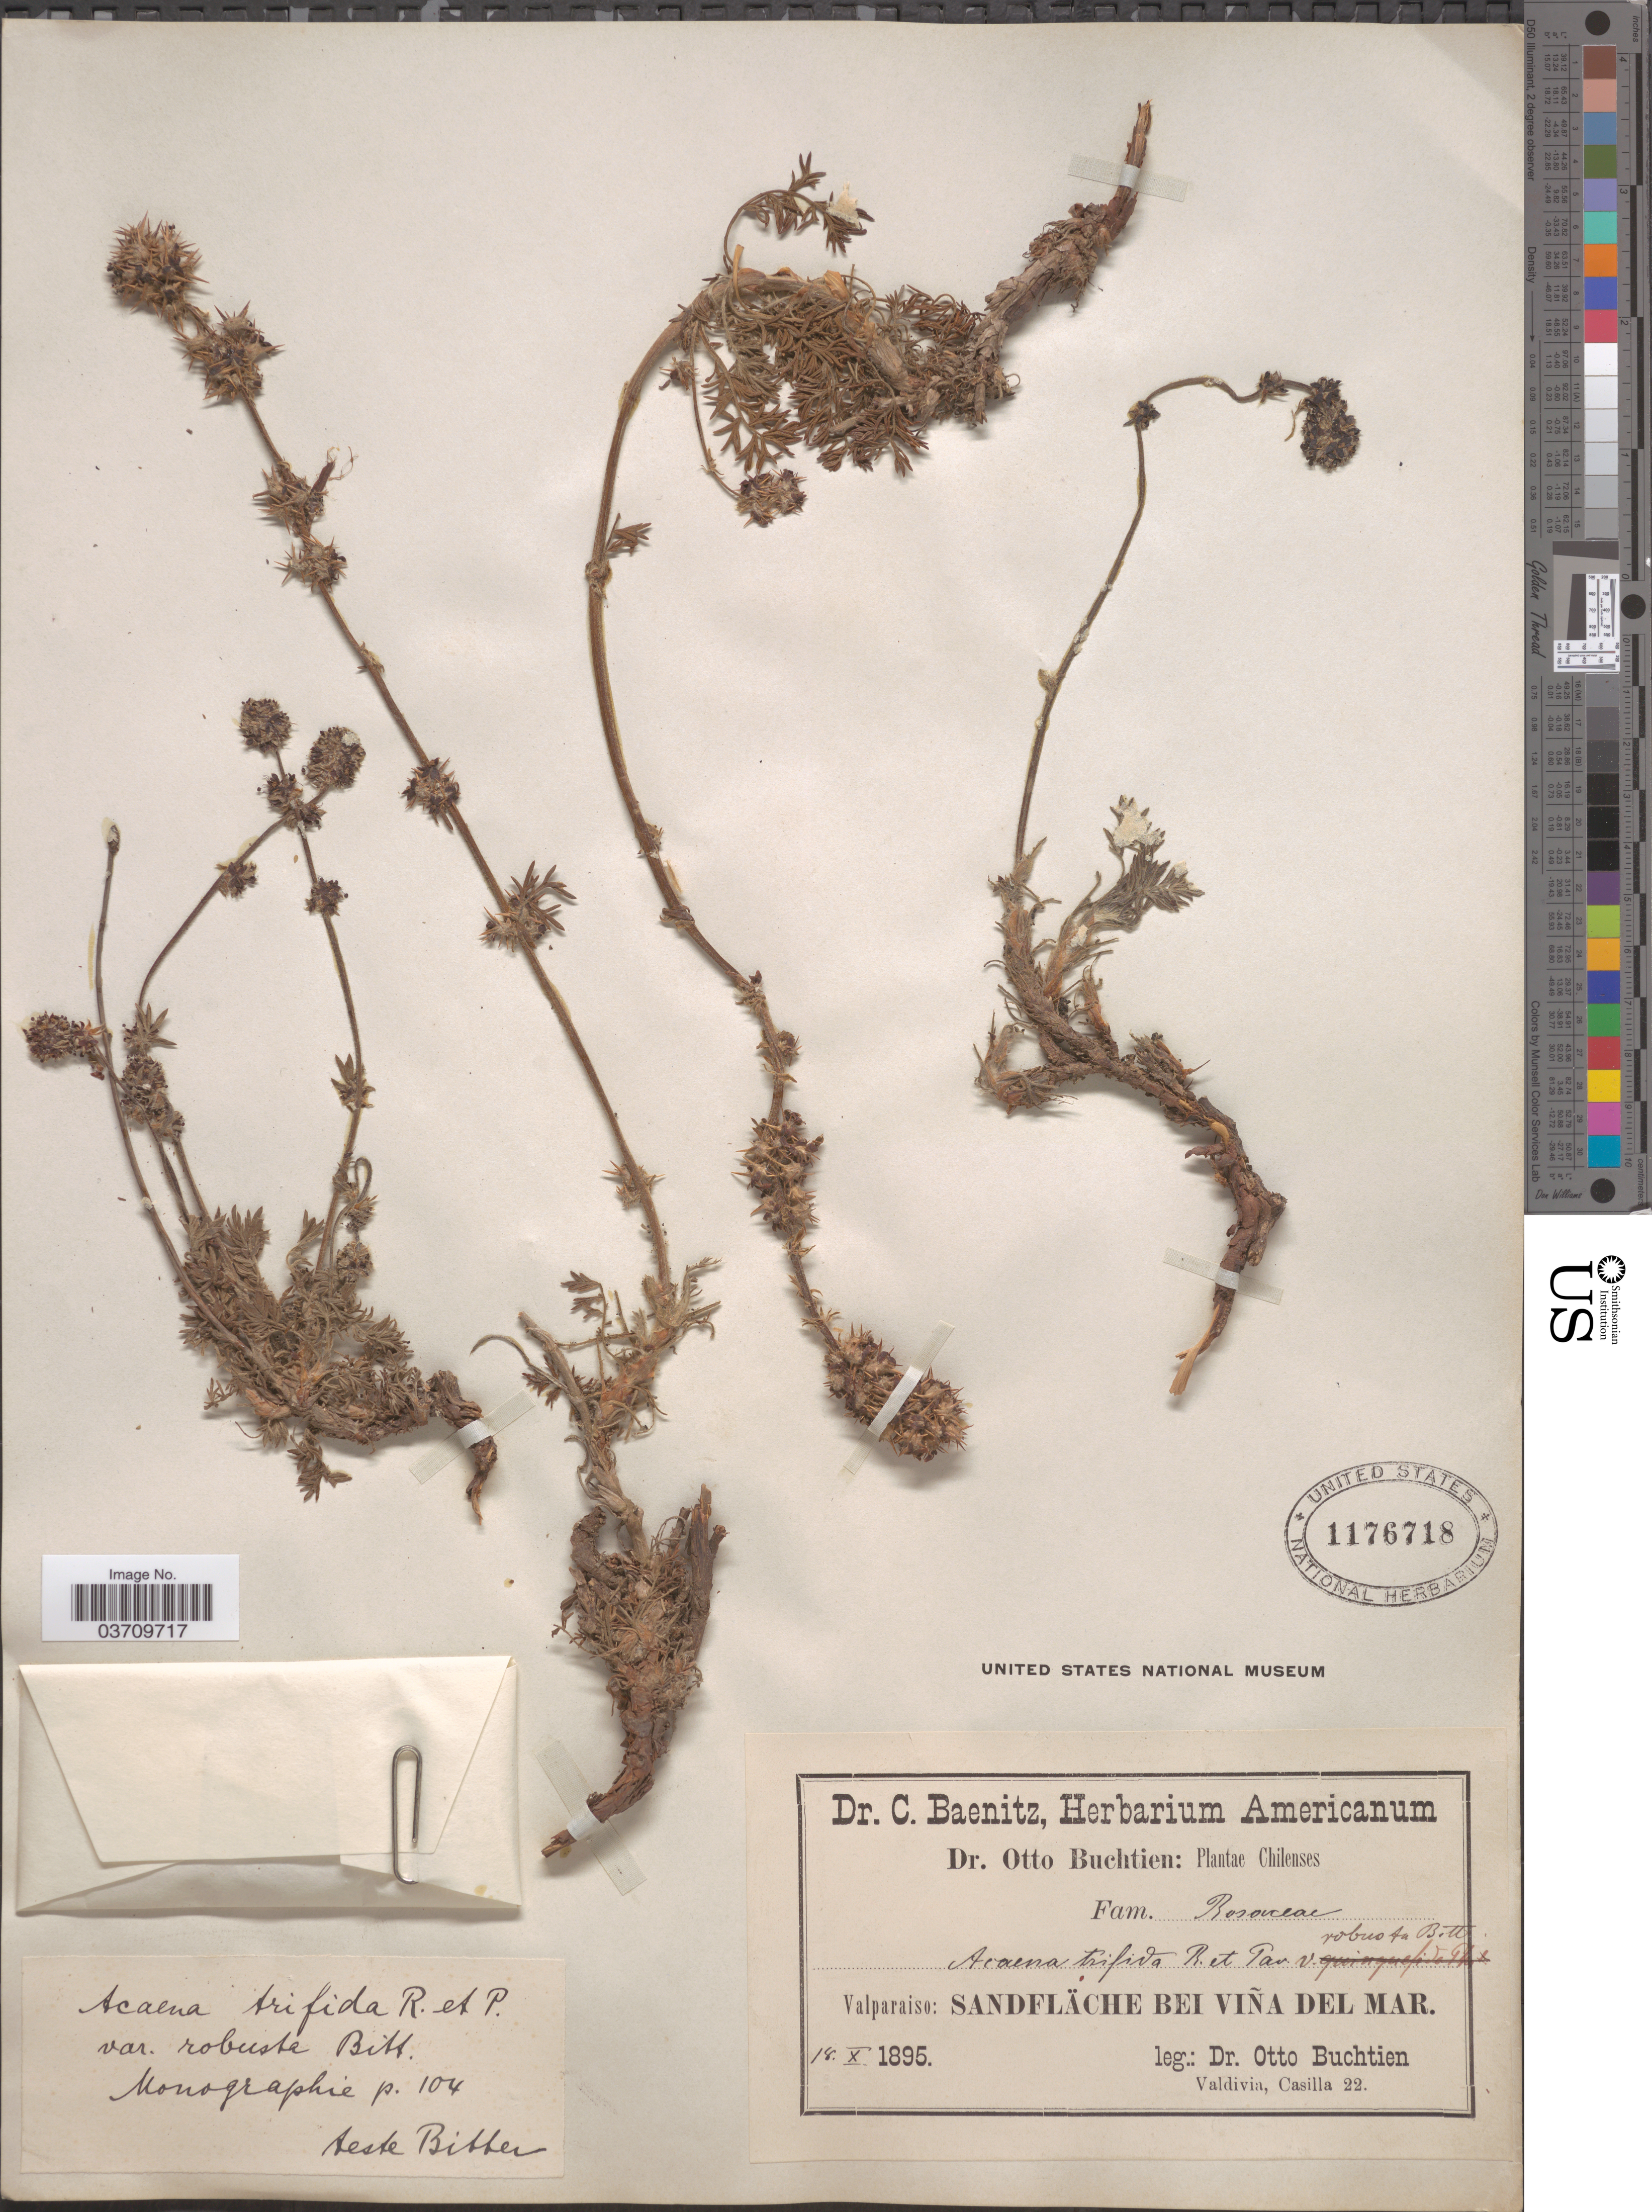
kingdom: Plantae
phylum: Tracheophyta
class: Magnoliopsida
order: Rosales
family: Rosaceae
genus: Acaena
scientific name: Acaena trifida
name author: Ruiz & Pav.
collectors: O. Buchtien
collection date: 1895-10-18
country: Chile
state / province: Valparaíso (V)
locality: Sandfläche bei Viña del Mar.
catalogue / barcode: US 1176718